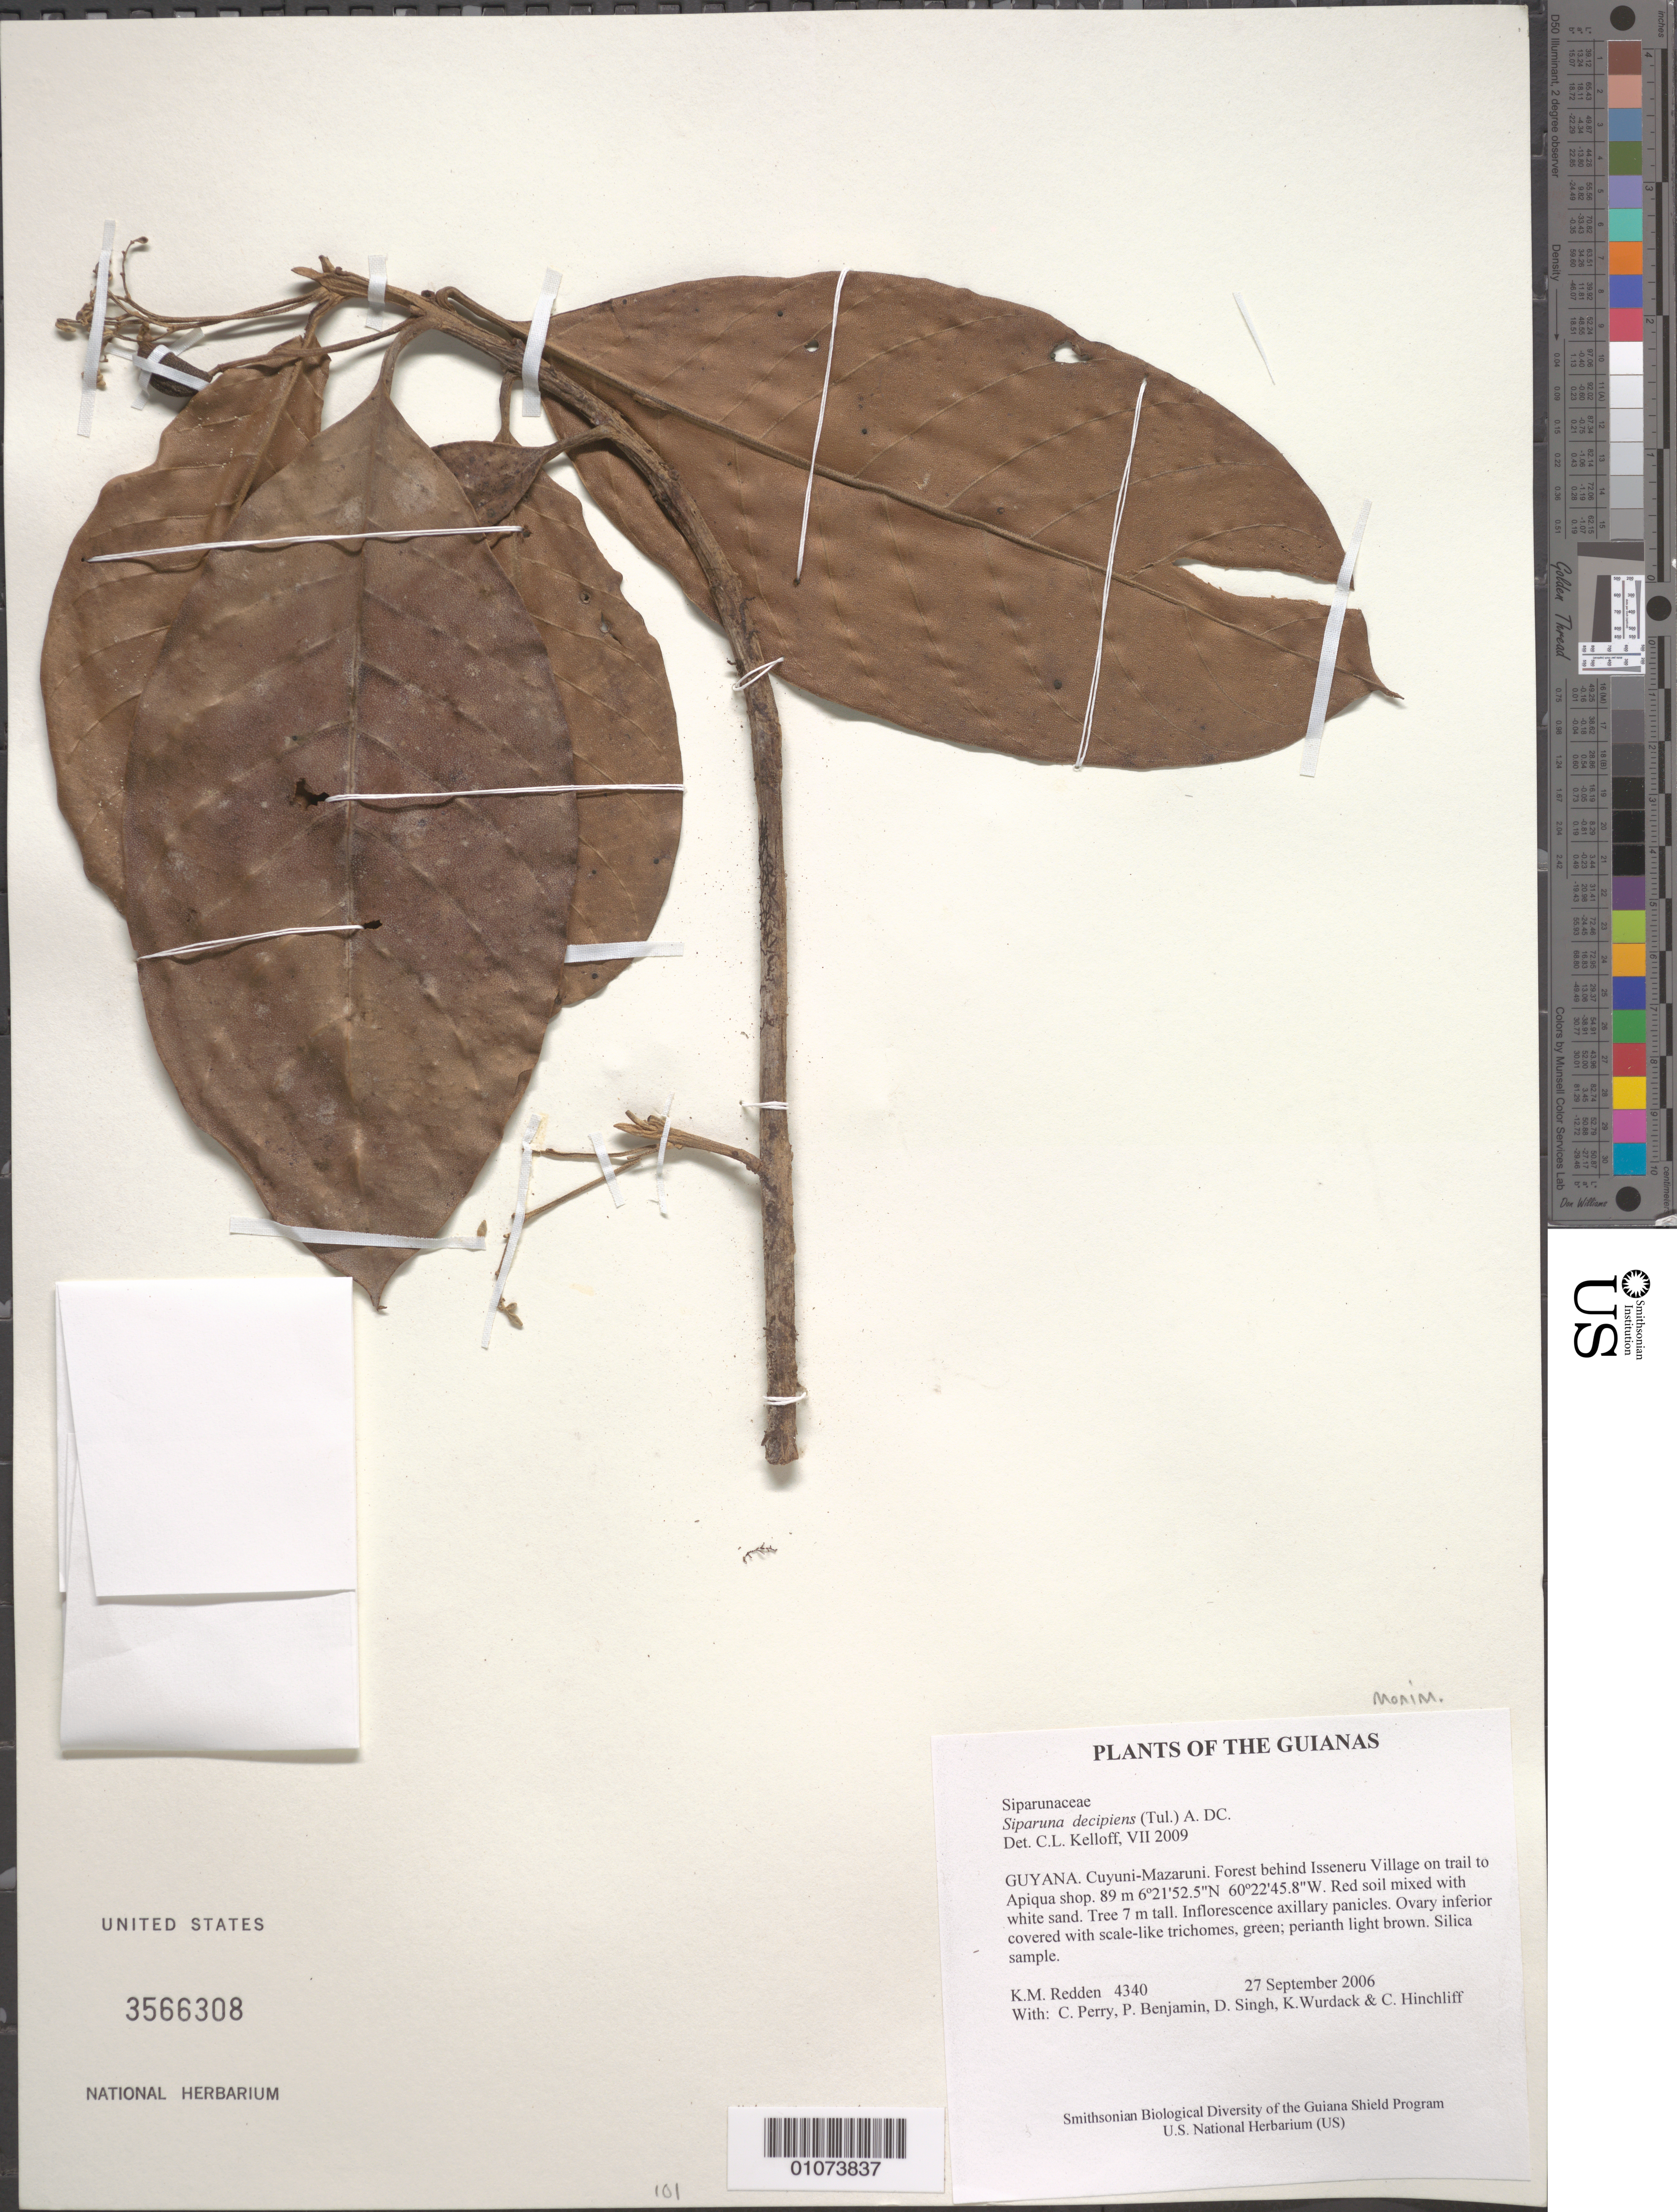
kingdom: Plantae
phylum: Tracheophyta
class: Magnoliopsida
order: Laurales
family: Siparunaceae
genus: Siparuna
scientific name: Siparuna decipiens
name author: (Tul.) A. DC.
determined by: Kelloff, Carol L., (US), Smithsonian Institution - National Museum of Natural History (UNITED STATES)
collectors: K. M. Redden, C. Perry, P. Benjamin, D. Singh, K. Wurdack & C. E. Hinchliff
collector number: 4340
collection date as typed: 27 September 2006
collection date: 2006-09-27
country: Guyana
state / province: Cuyuni-Mazaruni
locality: Forest behind Isseneru Village on trail to Apiqua shop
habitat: Red soil mixed with white sand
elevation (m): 89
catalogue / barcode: US 3566308